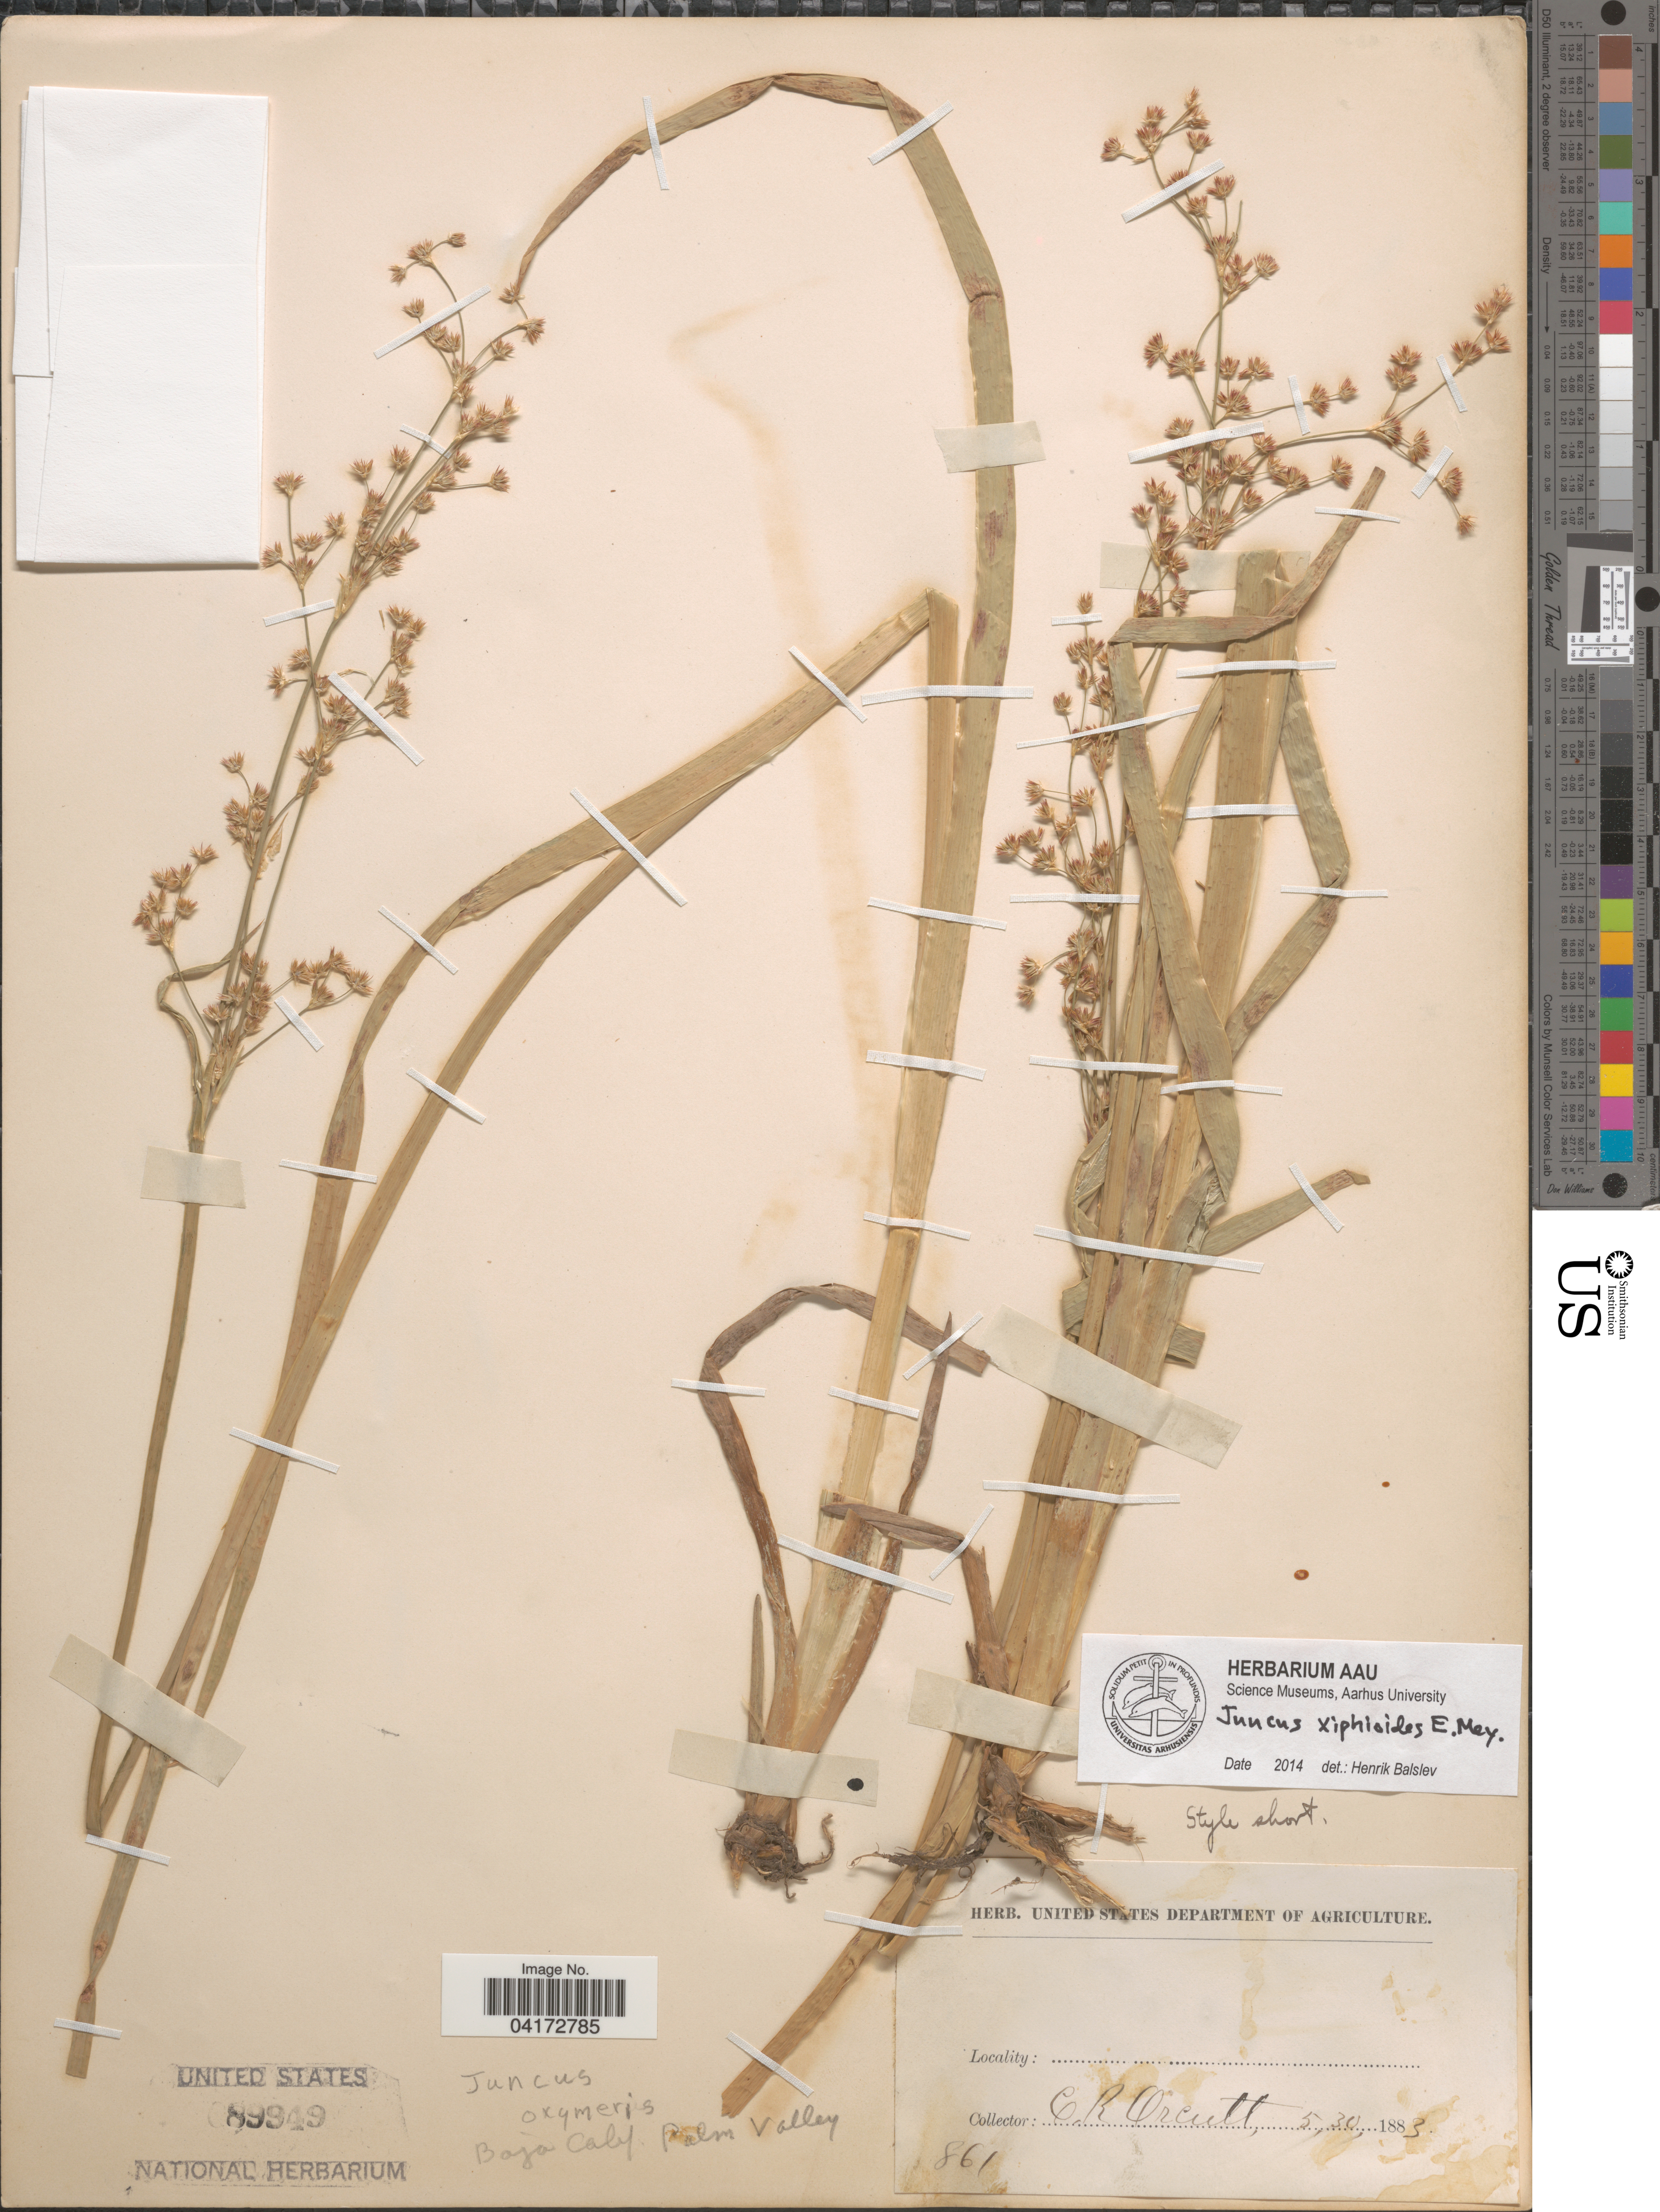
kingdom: Plantae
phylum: Tracheophyta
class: Liliopsida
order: Poales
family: Juncaceae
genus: Juncus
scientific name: Juncus xiphioides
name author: E. Mey.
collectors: C. R. Orcutt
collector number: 861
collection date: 1883-05-30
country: Mexico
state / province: Baja California Norte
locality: Palm Valley.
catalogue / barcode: US 89949